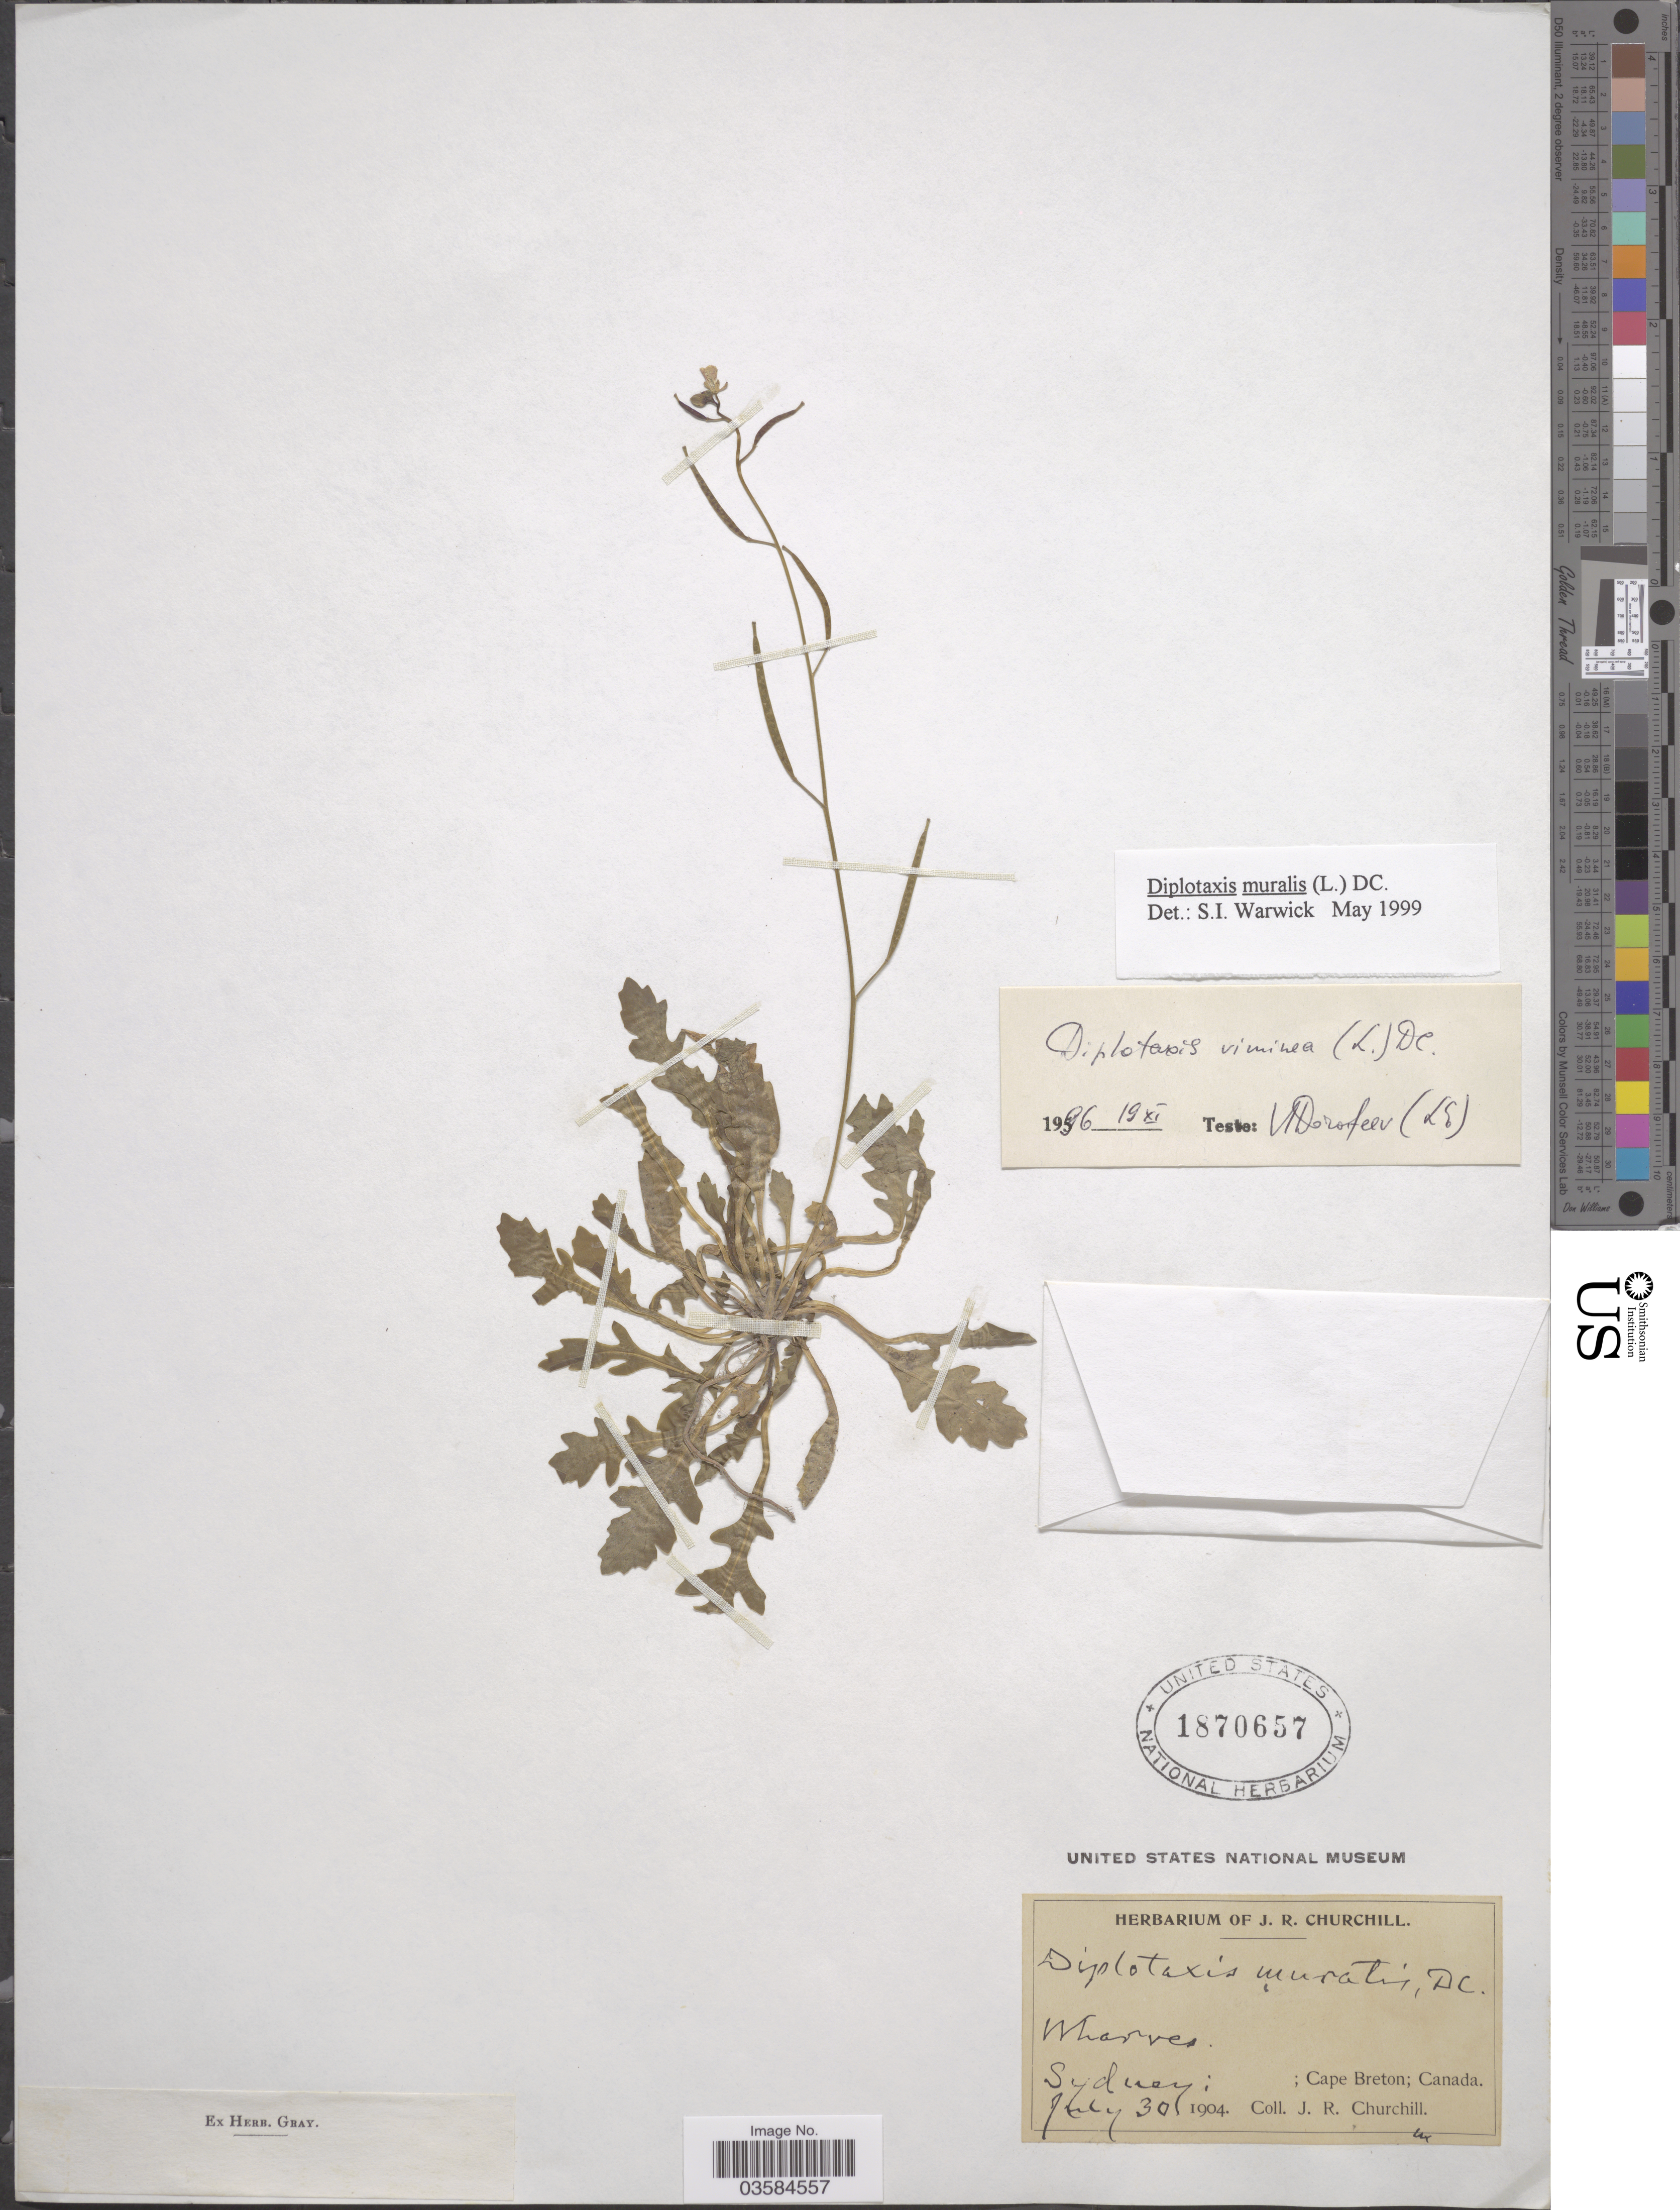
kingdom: Plantae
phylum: Tracheophyta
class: Magnoliopsida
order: Brassicales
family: Brassicaceae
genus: Diplotaxis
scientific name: Diplotaxis muralis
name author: (L.) DC.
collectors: J. Churchill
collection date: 1904-07-30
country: Canada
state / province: Nova Scotia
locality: Wharves. Sydney; Cape Breton.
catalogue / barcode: US 1870657